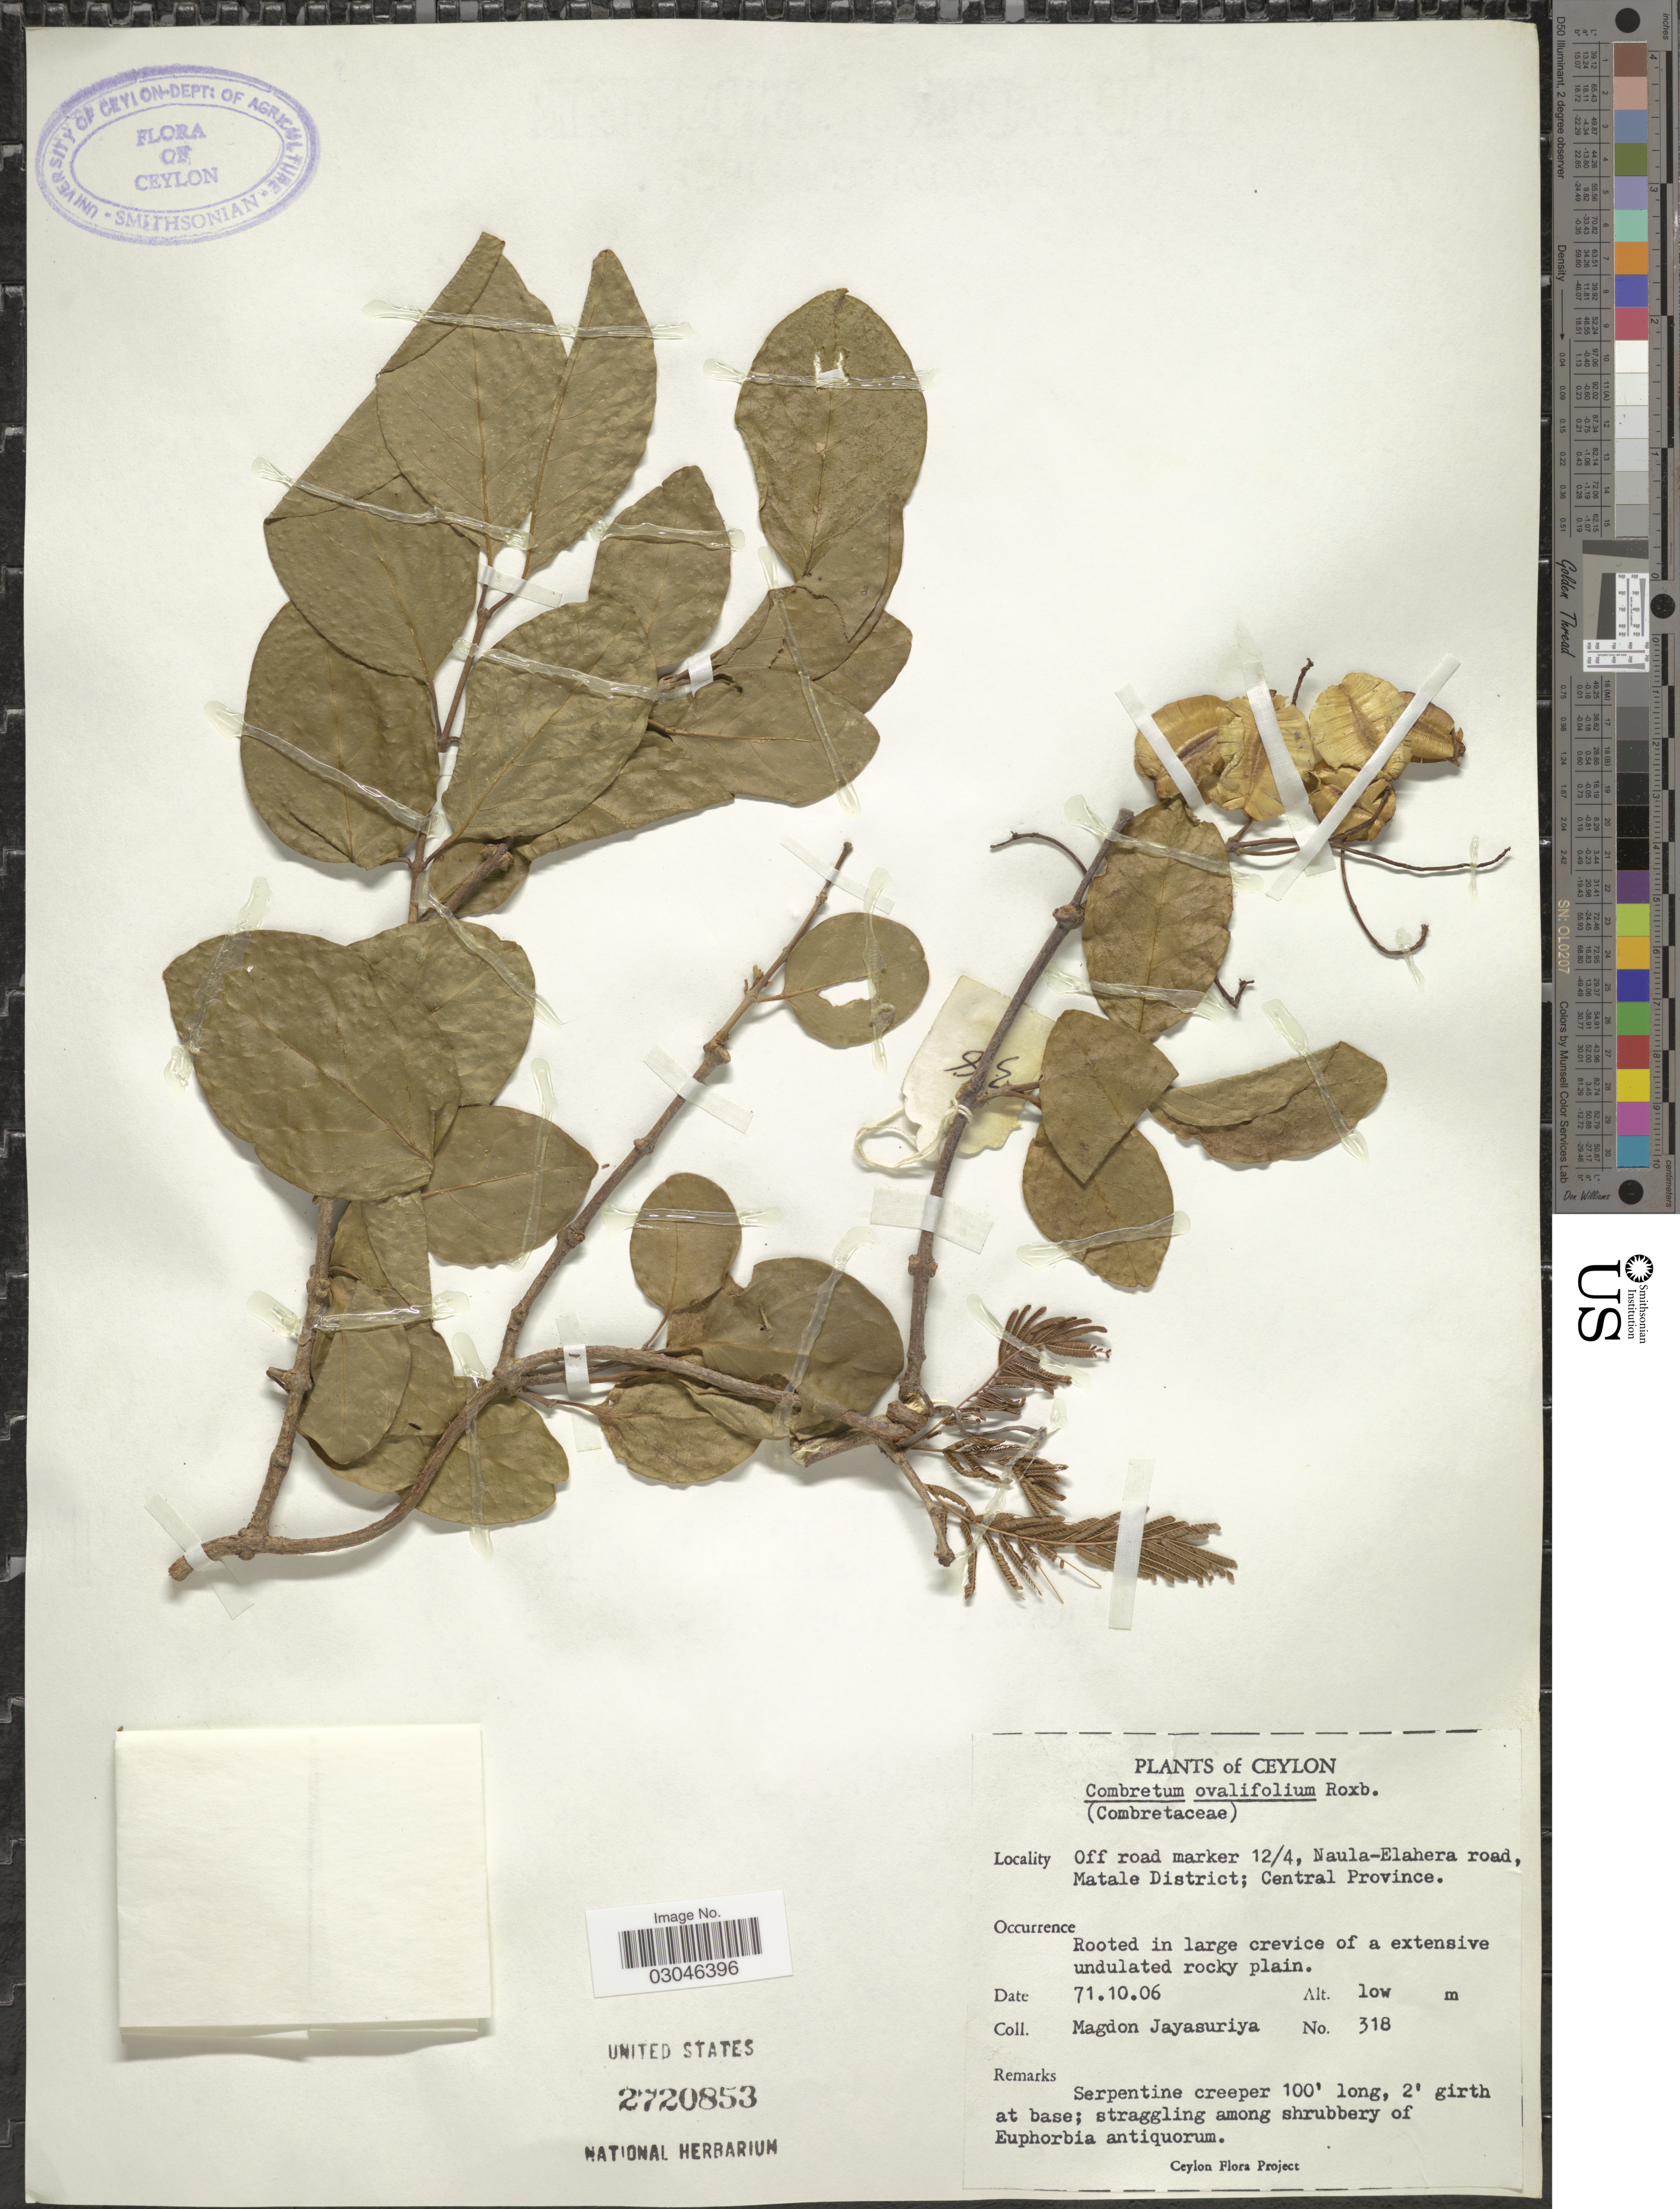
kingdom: Plantae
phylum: Tracheophyta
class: Magnoliopsida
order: Myrtales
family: Combretaceae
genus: Combretum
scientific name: Combretum ovalifolium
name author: Roxb.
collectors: A. H. Jayasuriya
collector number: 318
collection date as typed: Transcribed d/m/y: 6/10/71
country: Sri Lanka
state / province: Central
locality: Ceylon. Off road marker 12/4, Naula-Elahera road, Matale District.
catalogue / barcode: US 2720853